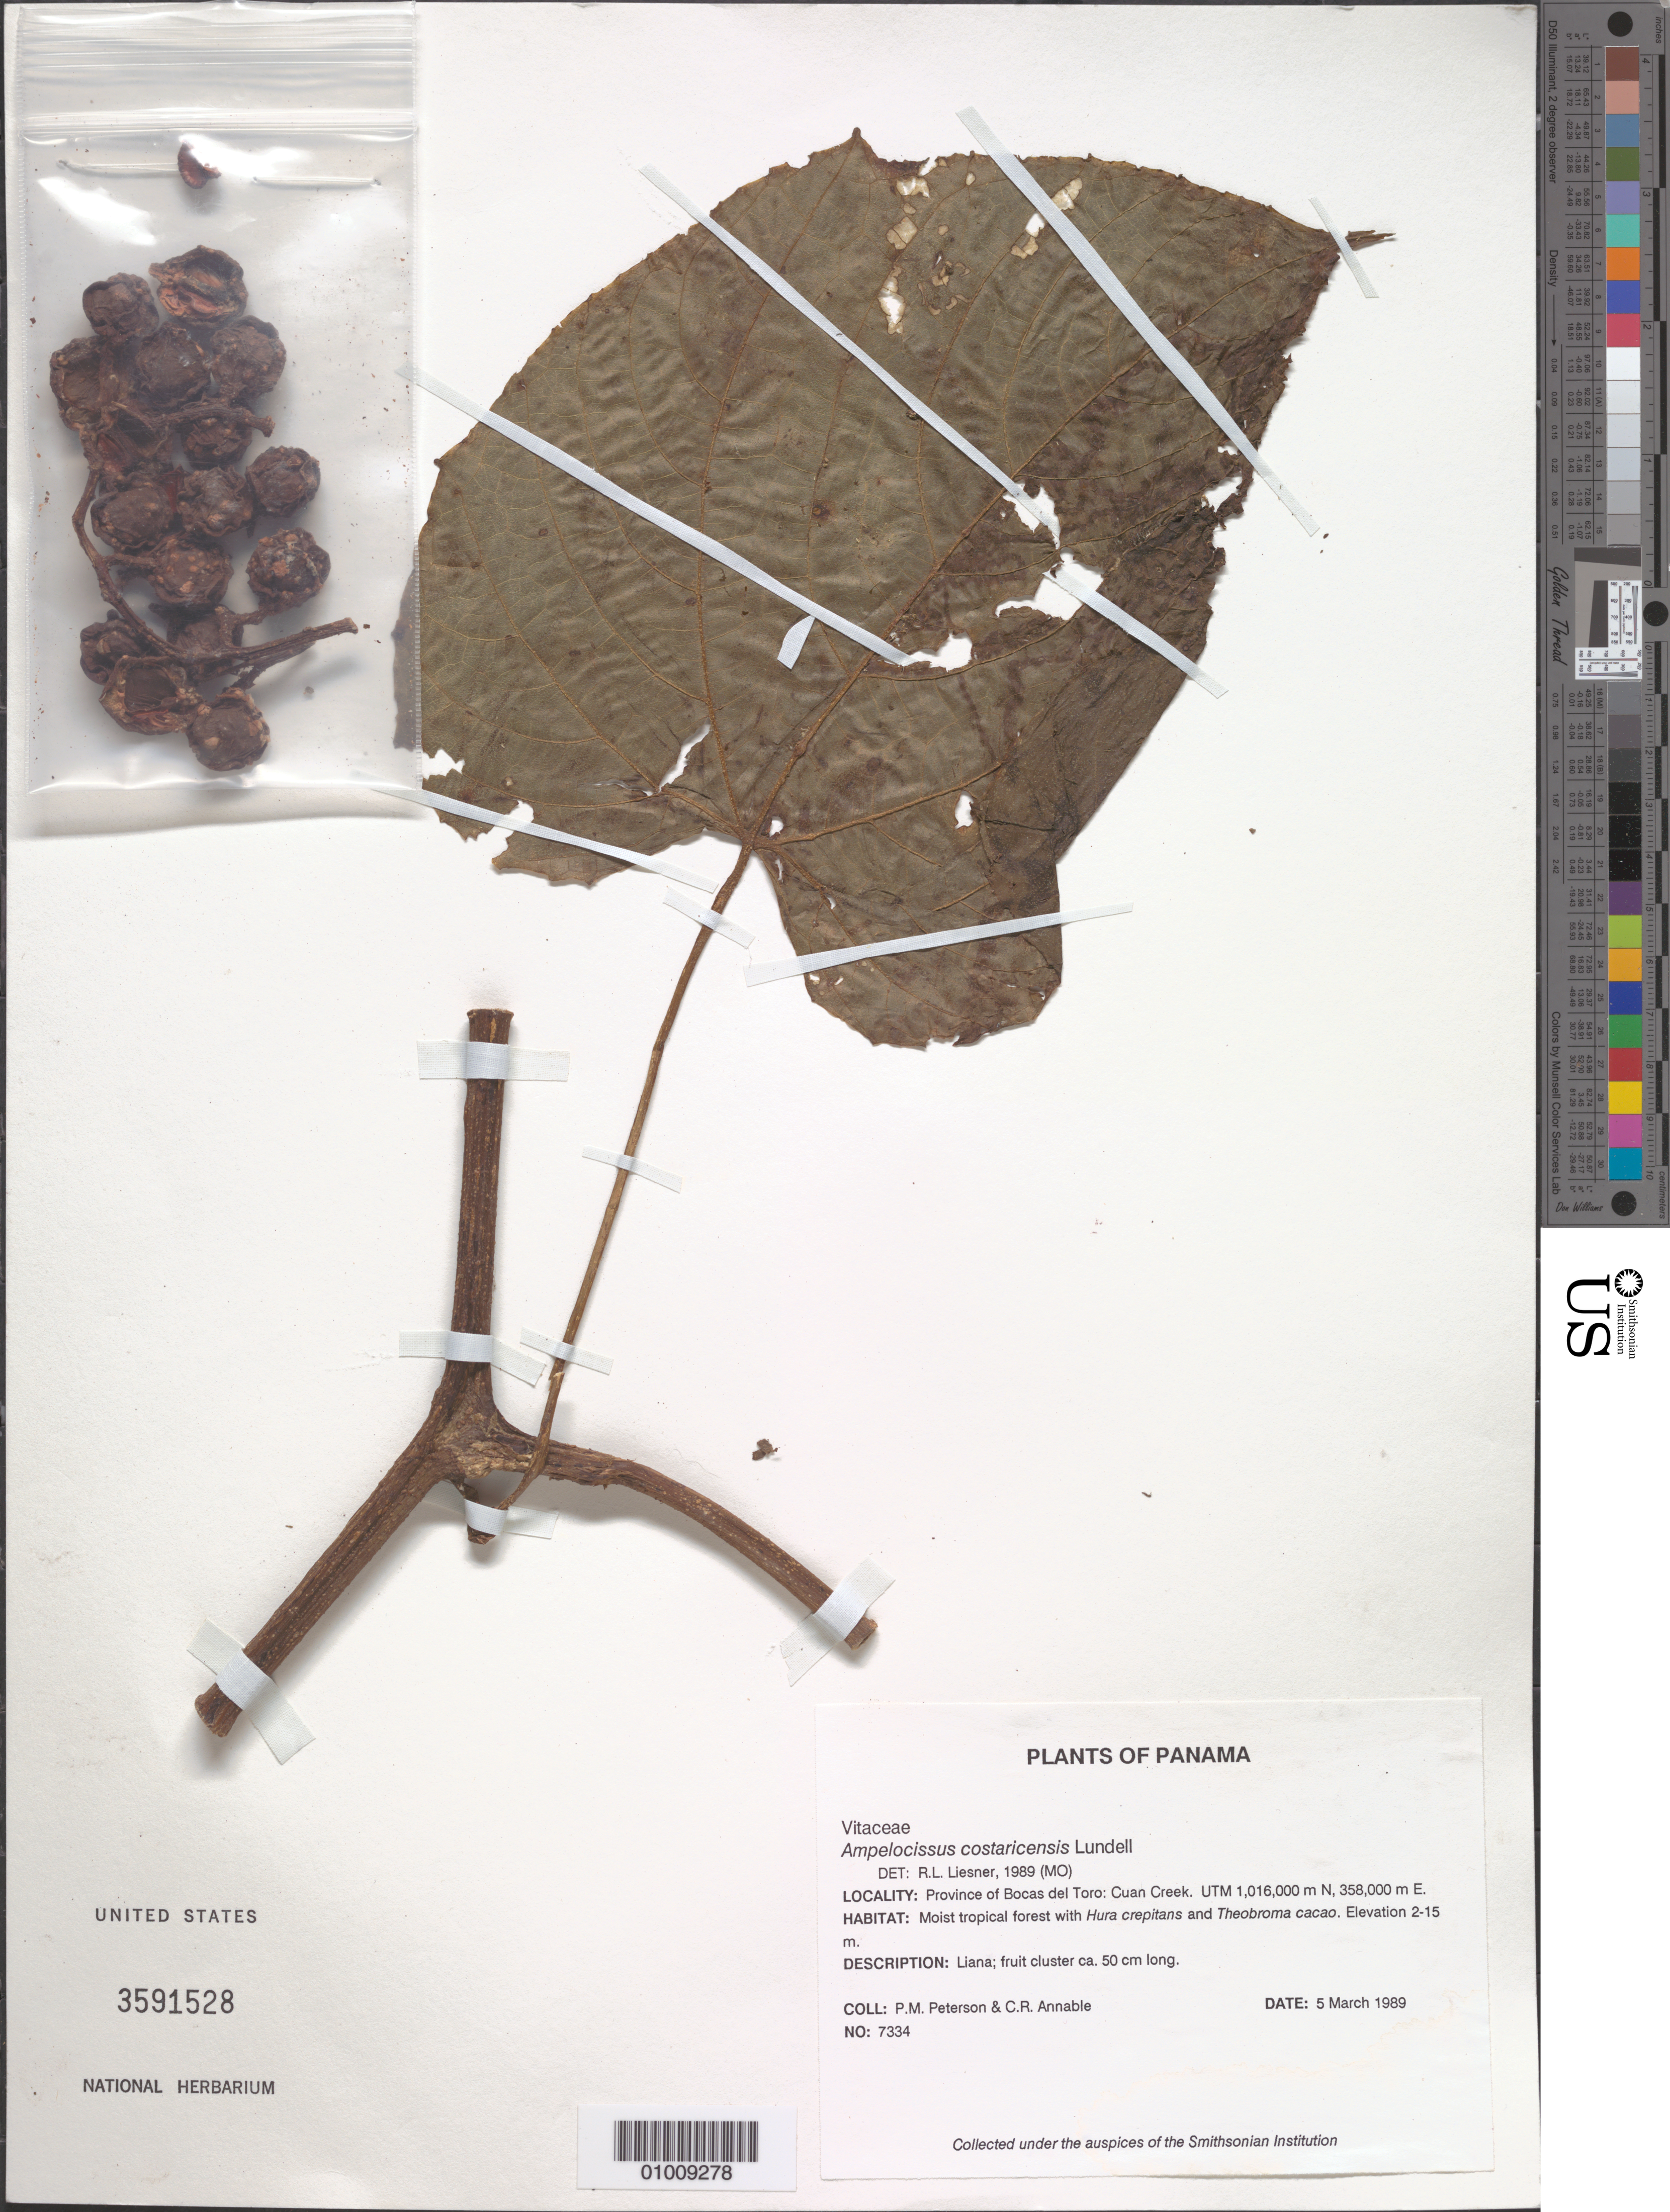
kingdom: Plantae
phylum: Tracheophyta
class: Magnoliopsida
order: Vitales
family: Vitaceae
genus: Ampelocissus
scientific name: Ampelocissus costaricensis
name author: Lundell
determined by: Liesner, R. L.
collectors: P. M. Peterson & C. R. Annable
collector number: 07334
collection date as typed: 05 Mar 1989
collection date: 1989-03-05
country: Panama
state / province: Bocas del Toro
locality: Cuan Creek. UTM 1,016,000 m N, 358,000 m E.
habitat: Moist tropical forest with Hura crepitans and Theobroma cacao.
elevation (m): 2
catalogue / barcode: US 3591528